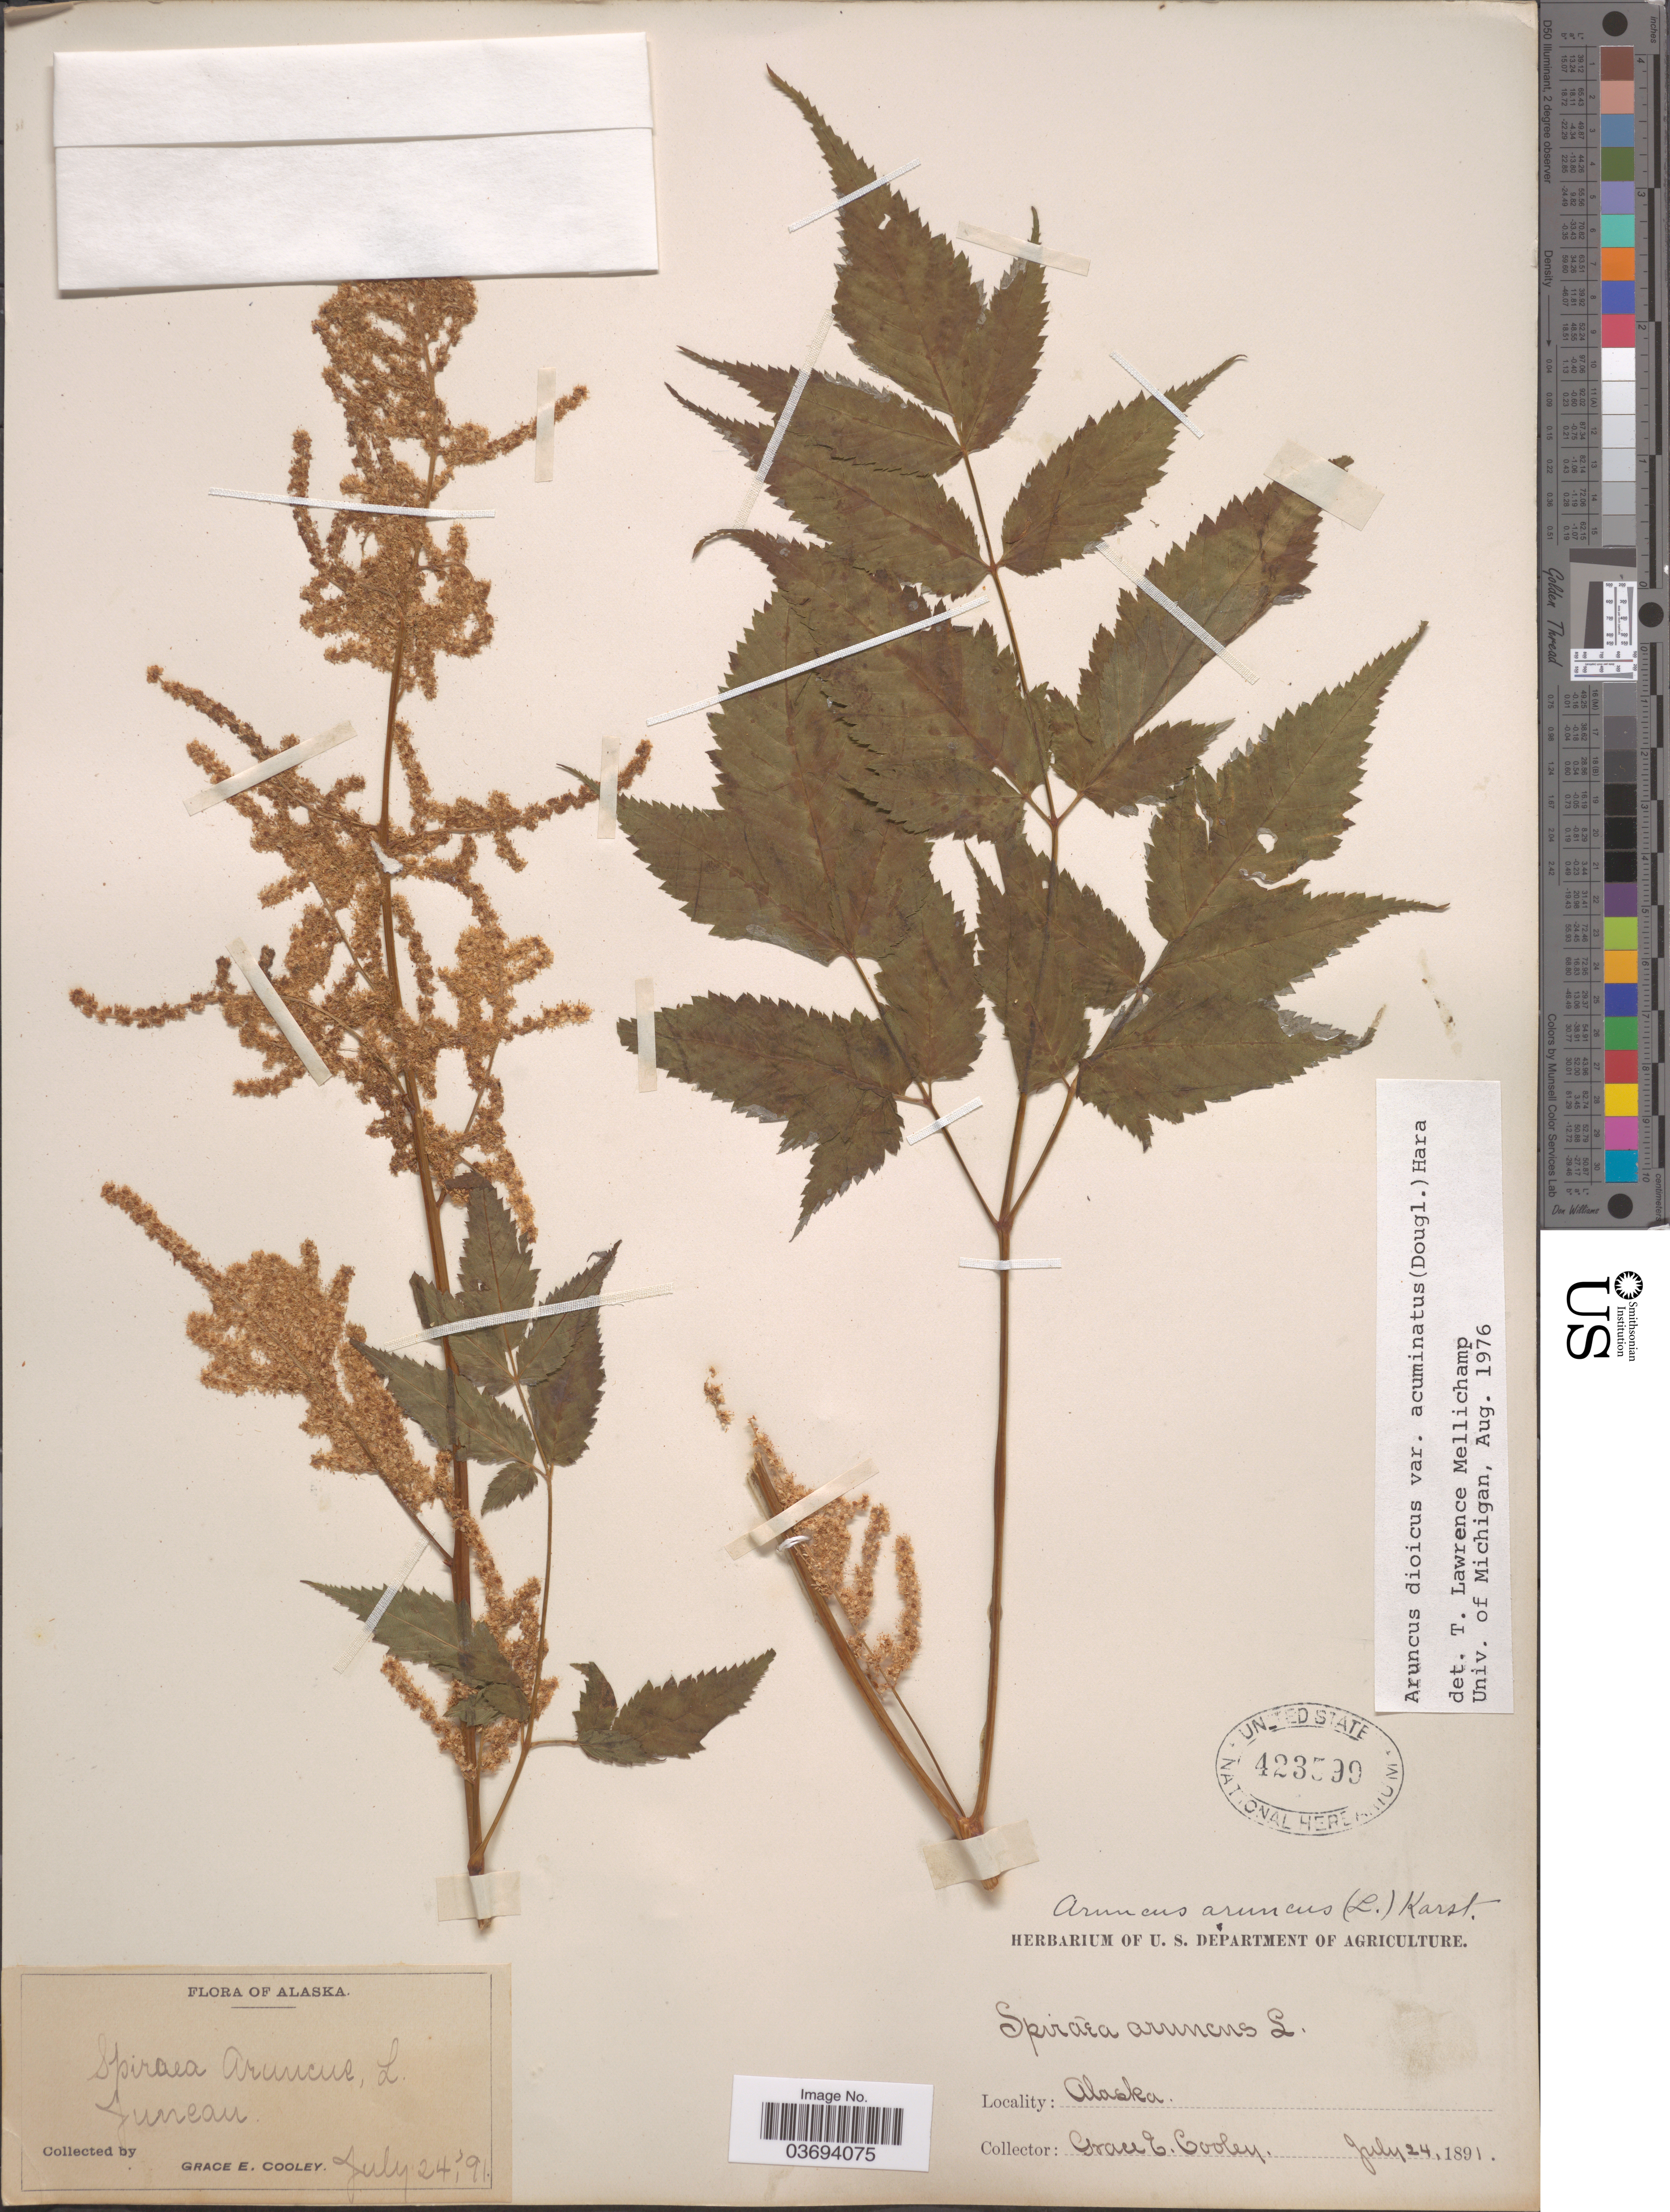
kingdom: Plantae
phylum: Tracheophyta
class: Magnoliopsida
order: Rosales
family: Rosaceae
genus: Aruncus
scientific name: Aruncus dioicus var. acuminatus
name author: (Rydb.) H. Hara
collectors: G. E. Cooley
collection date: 1891-07-24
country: United States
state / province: Alaska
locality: Juneau.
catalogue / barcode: US 423599